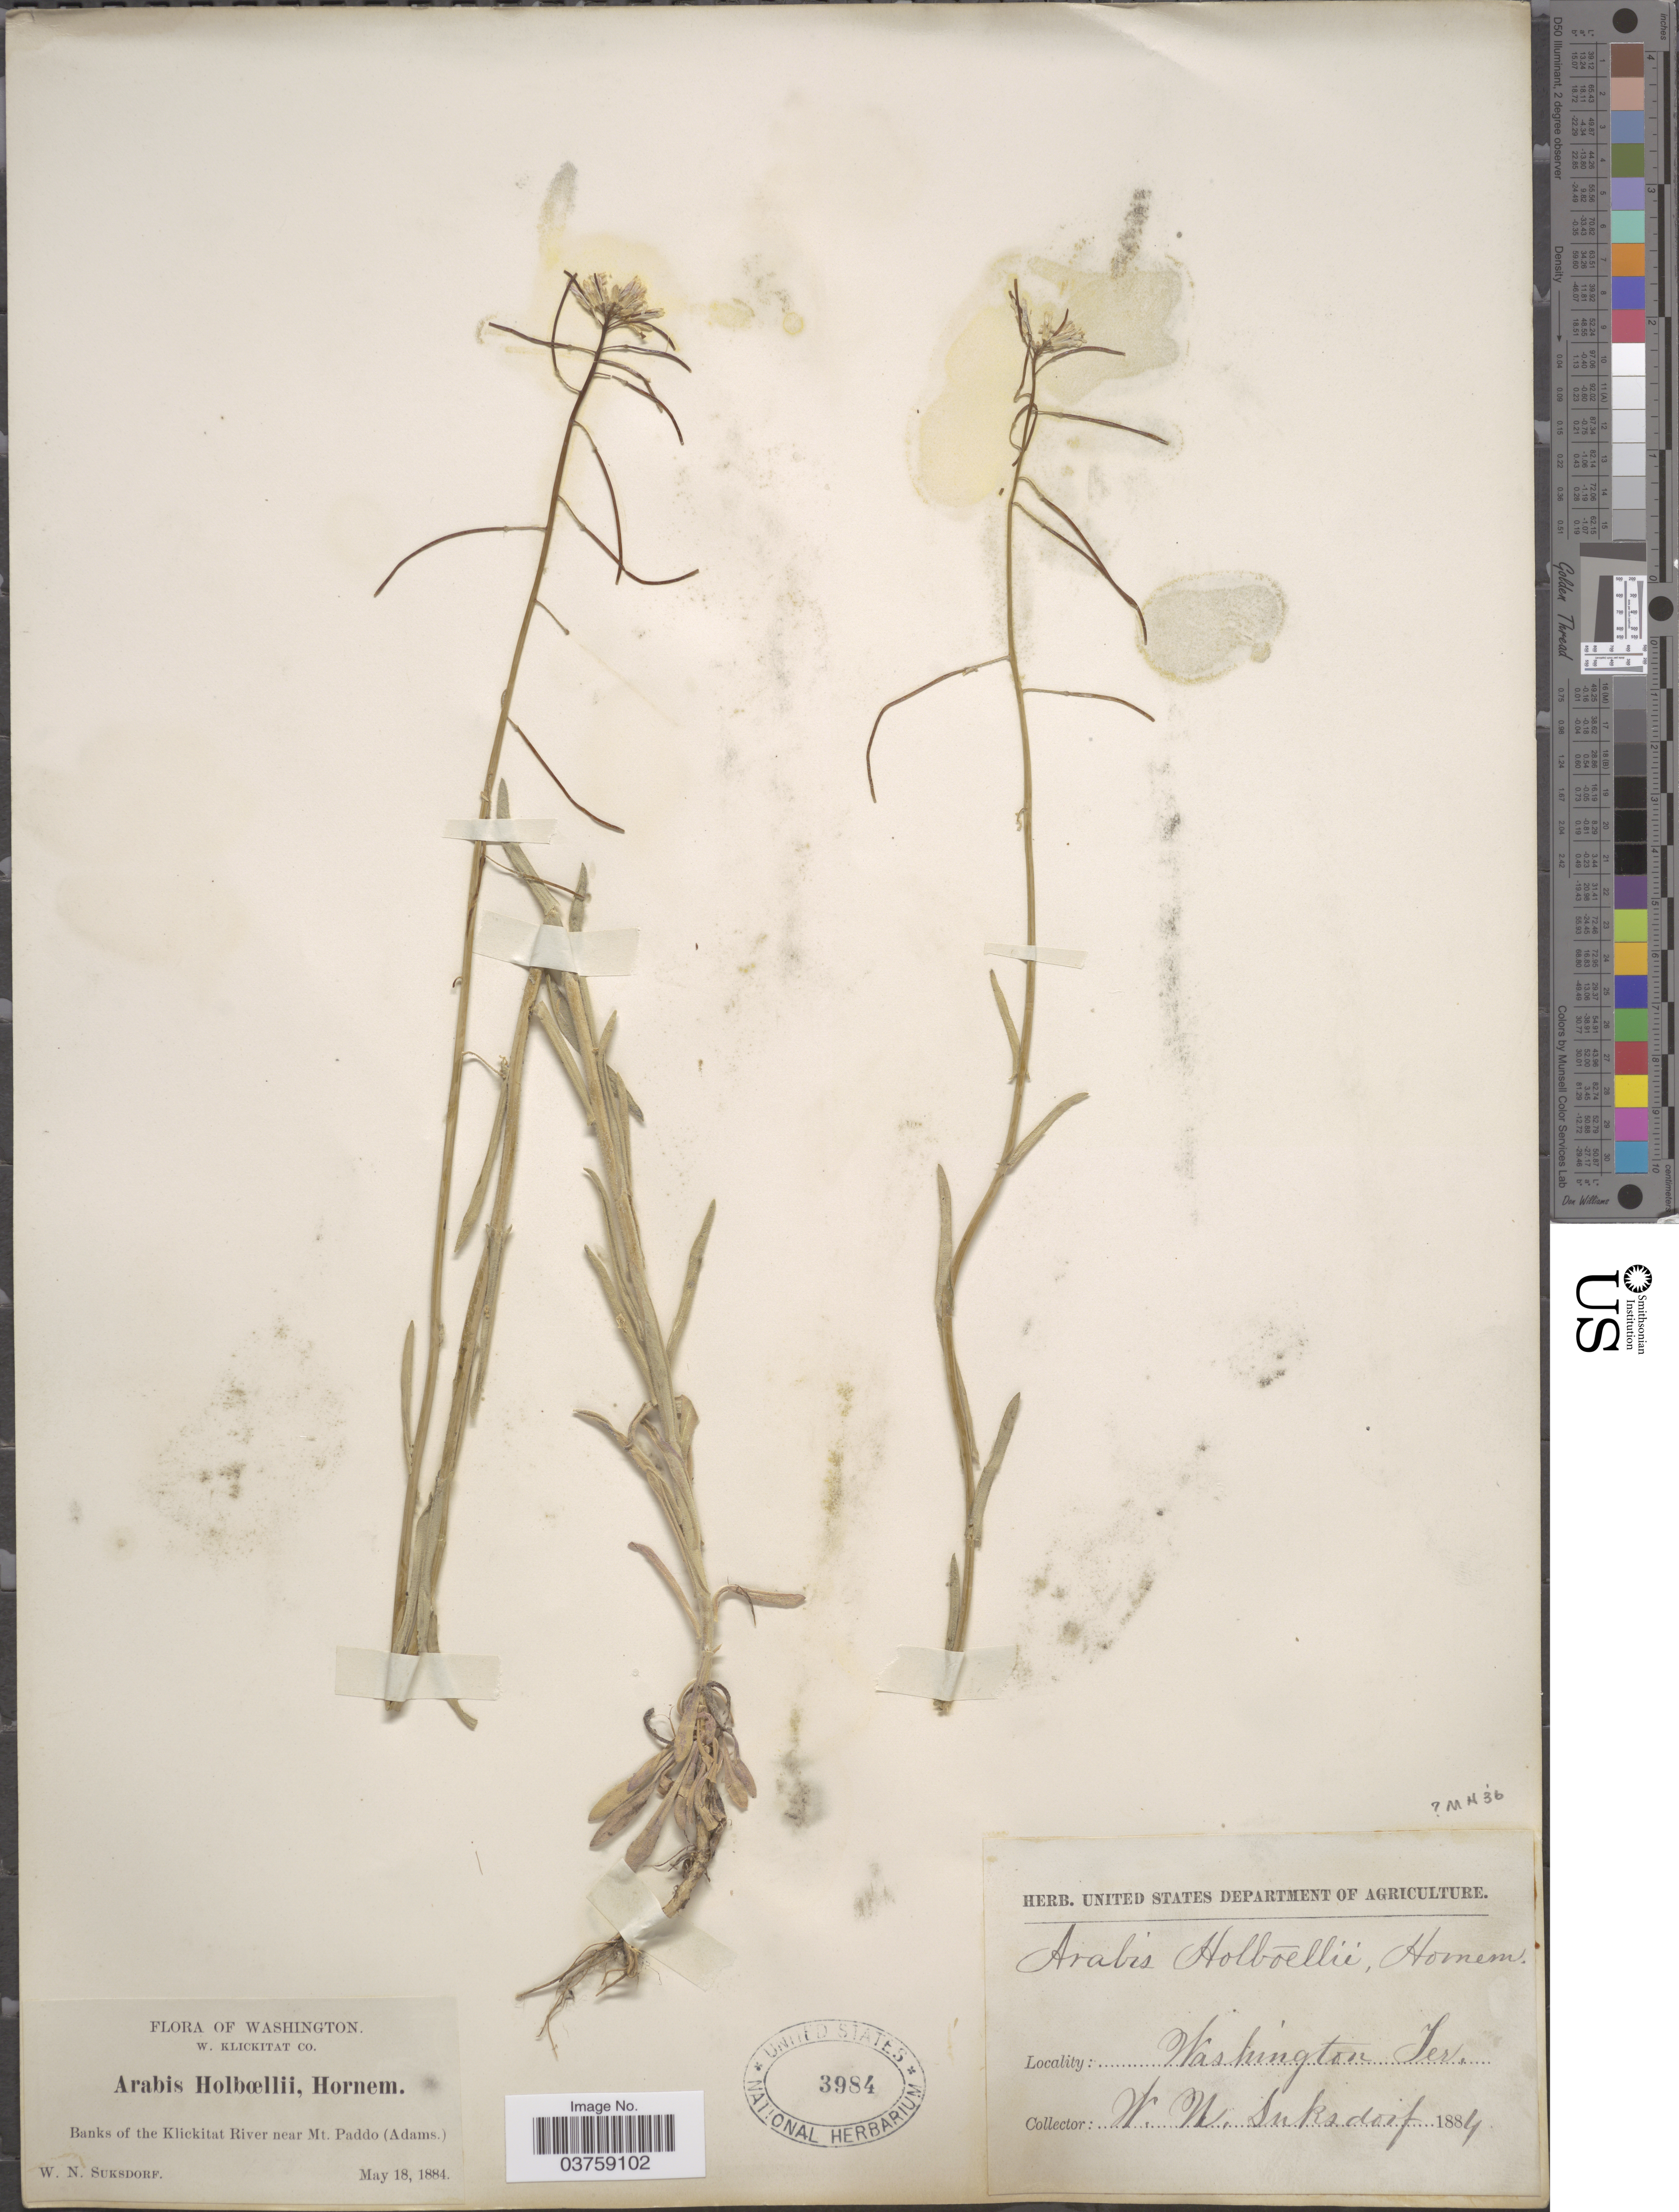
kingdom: Plantae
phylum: Tracheophyta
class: Magnoliopsida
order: Brassicales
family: Brassicaceae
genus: Arabis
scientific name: Arabis sparsiflora var. subvillosa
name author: (S. Watson) Rollins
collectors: W. N. Suksdorf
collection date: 1884-05-18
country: United States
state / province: Washington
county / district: Klickitat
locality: W. Klickitat Co. Banks of the Klickitat River near Mt. Paddo (Adams).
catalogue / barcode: US 3984